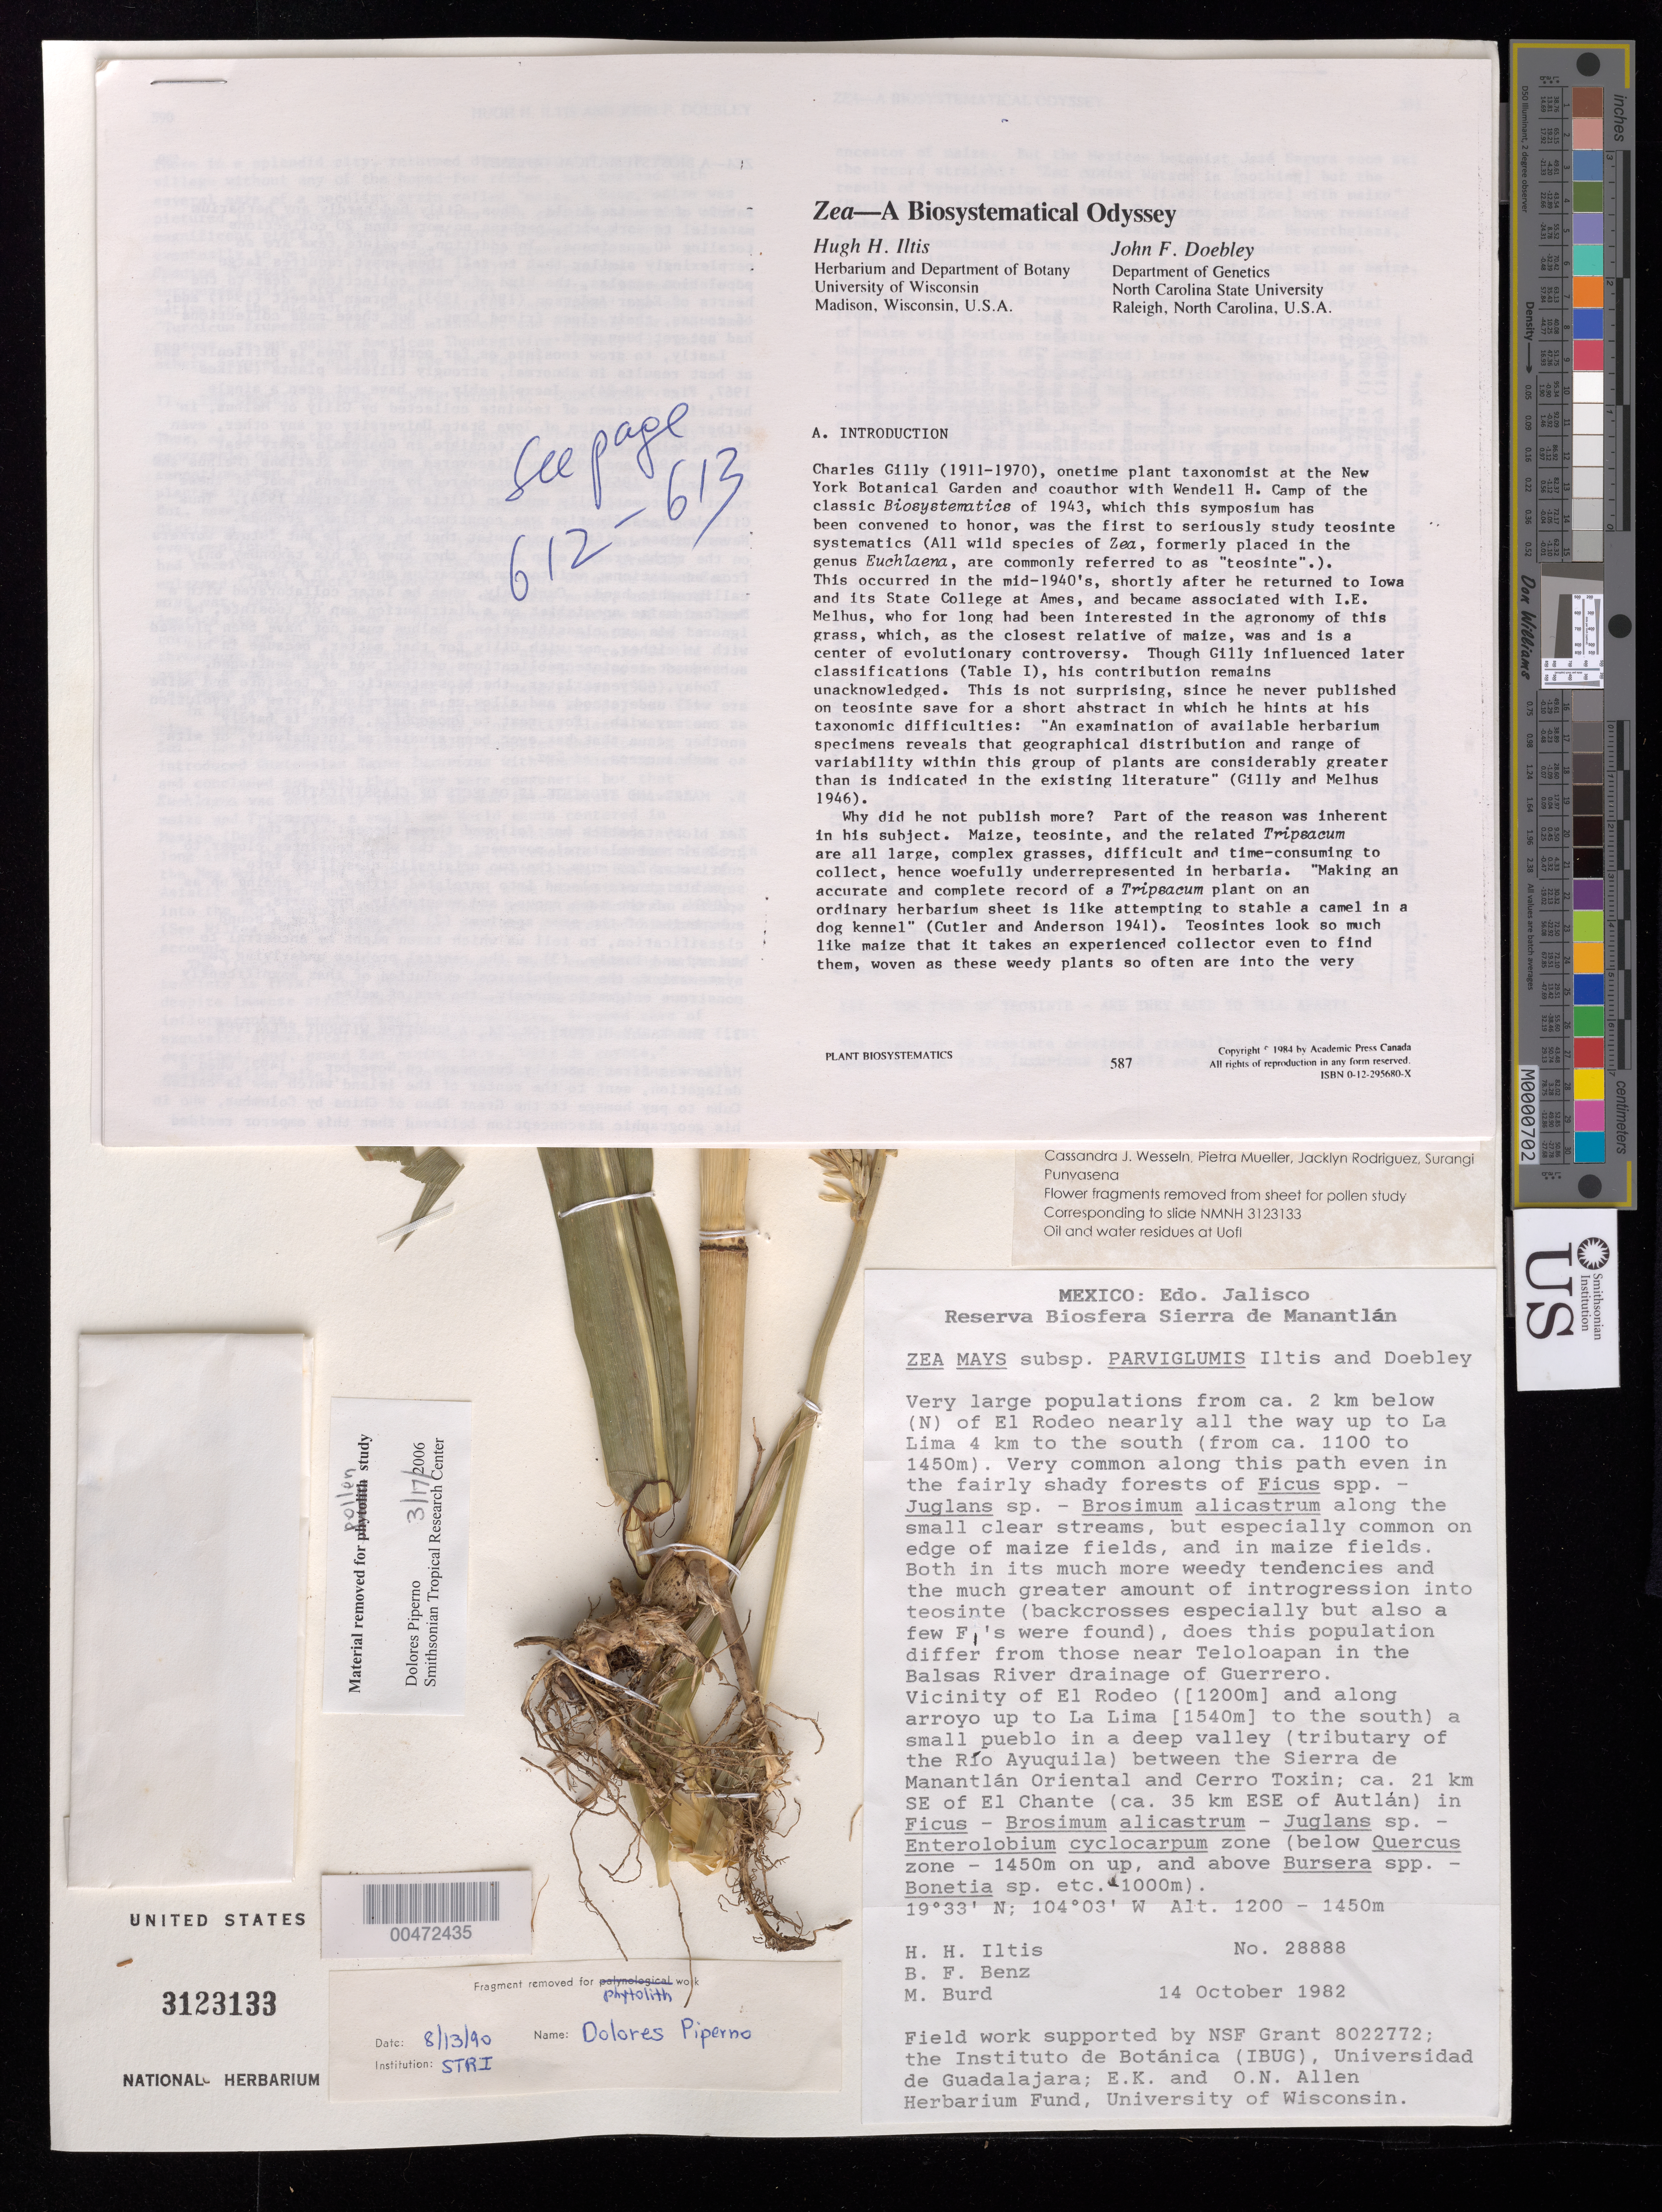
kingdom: Plantae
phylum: Tracheophyta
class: Liliopsida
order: Poales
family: Poaceae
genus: Zea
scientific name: Zea mays subsp. parviglumis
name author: Iltis & Doebley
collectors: H. H. Iltis, B. F. Benz & M. Burd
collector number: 28888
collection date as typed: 14 Oct 1982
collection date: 1982-10-14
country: Mexico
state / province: Jalisco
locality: Reserva Biosfera Sierra de Manantlán, from ca. 2 km below (N) of El Rodeo nearly all the way up to La Lima 4 km to the S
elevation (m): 1100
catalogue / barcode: US 3123133